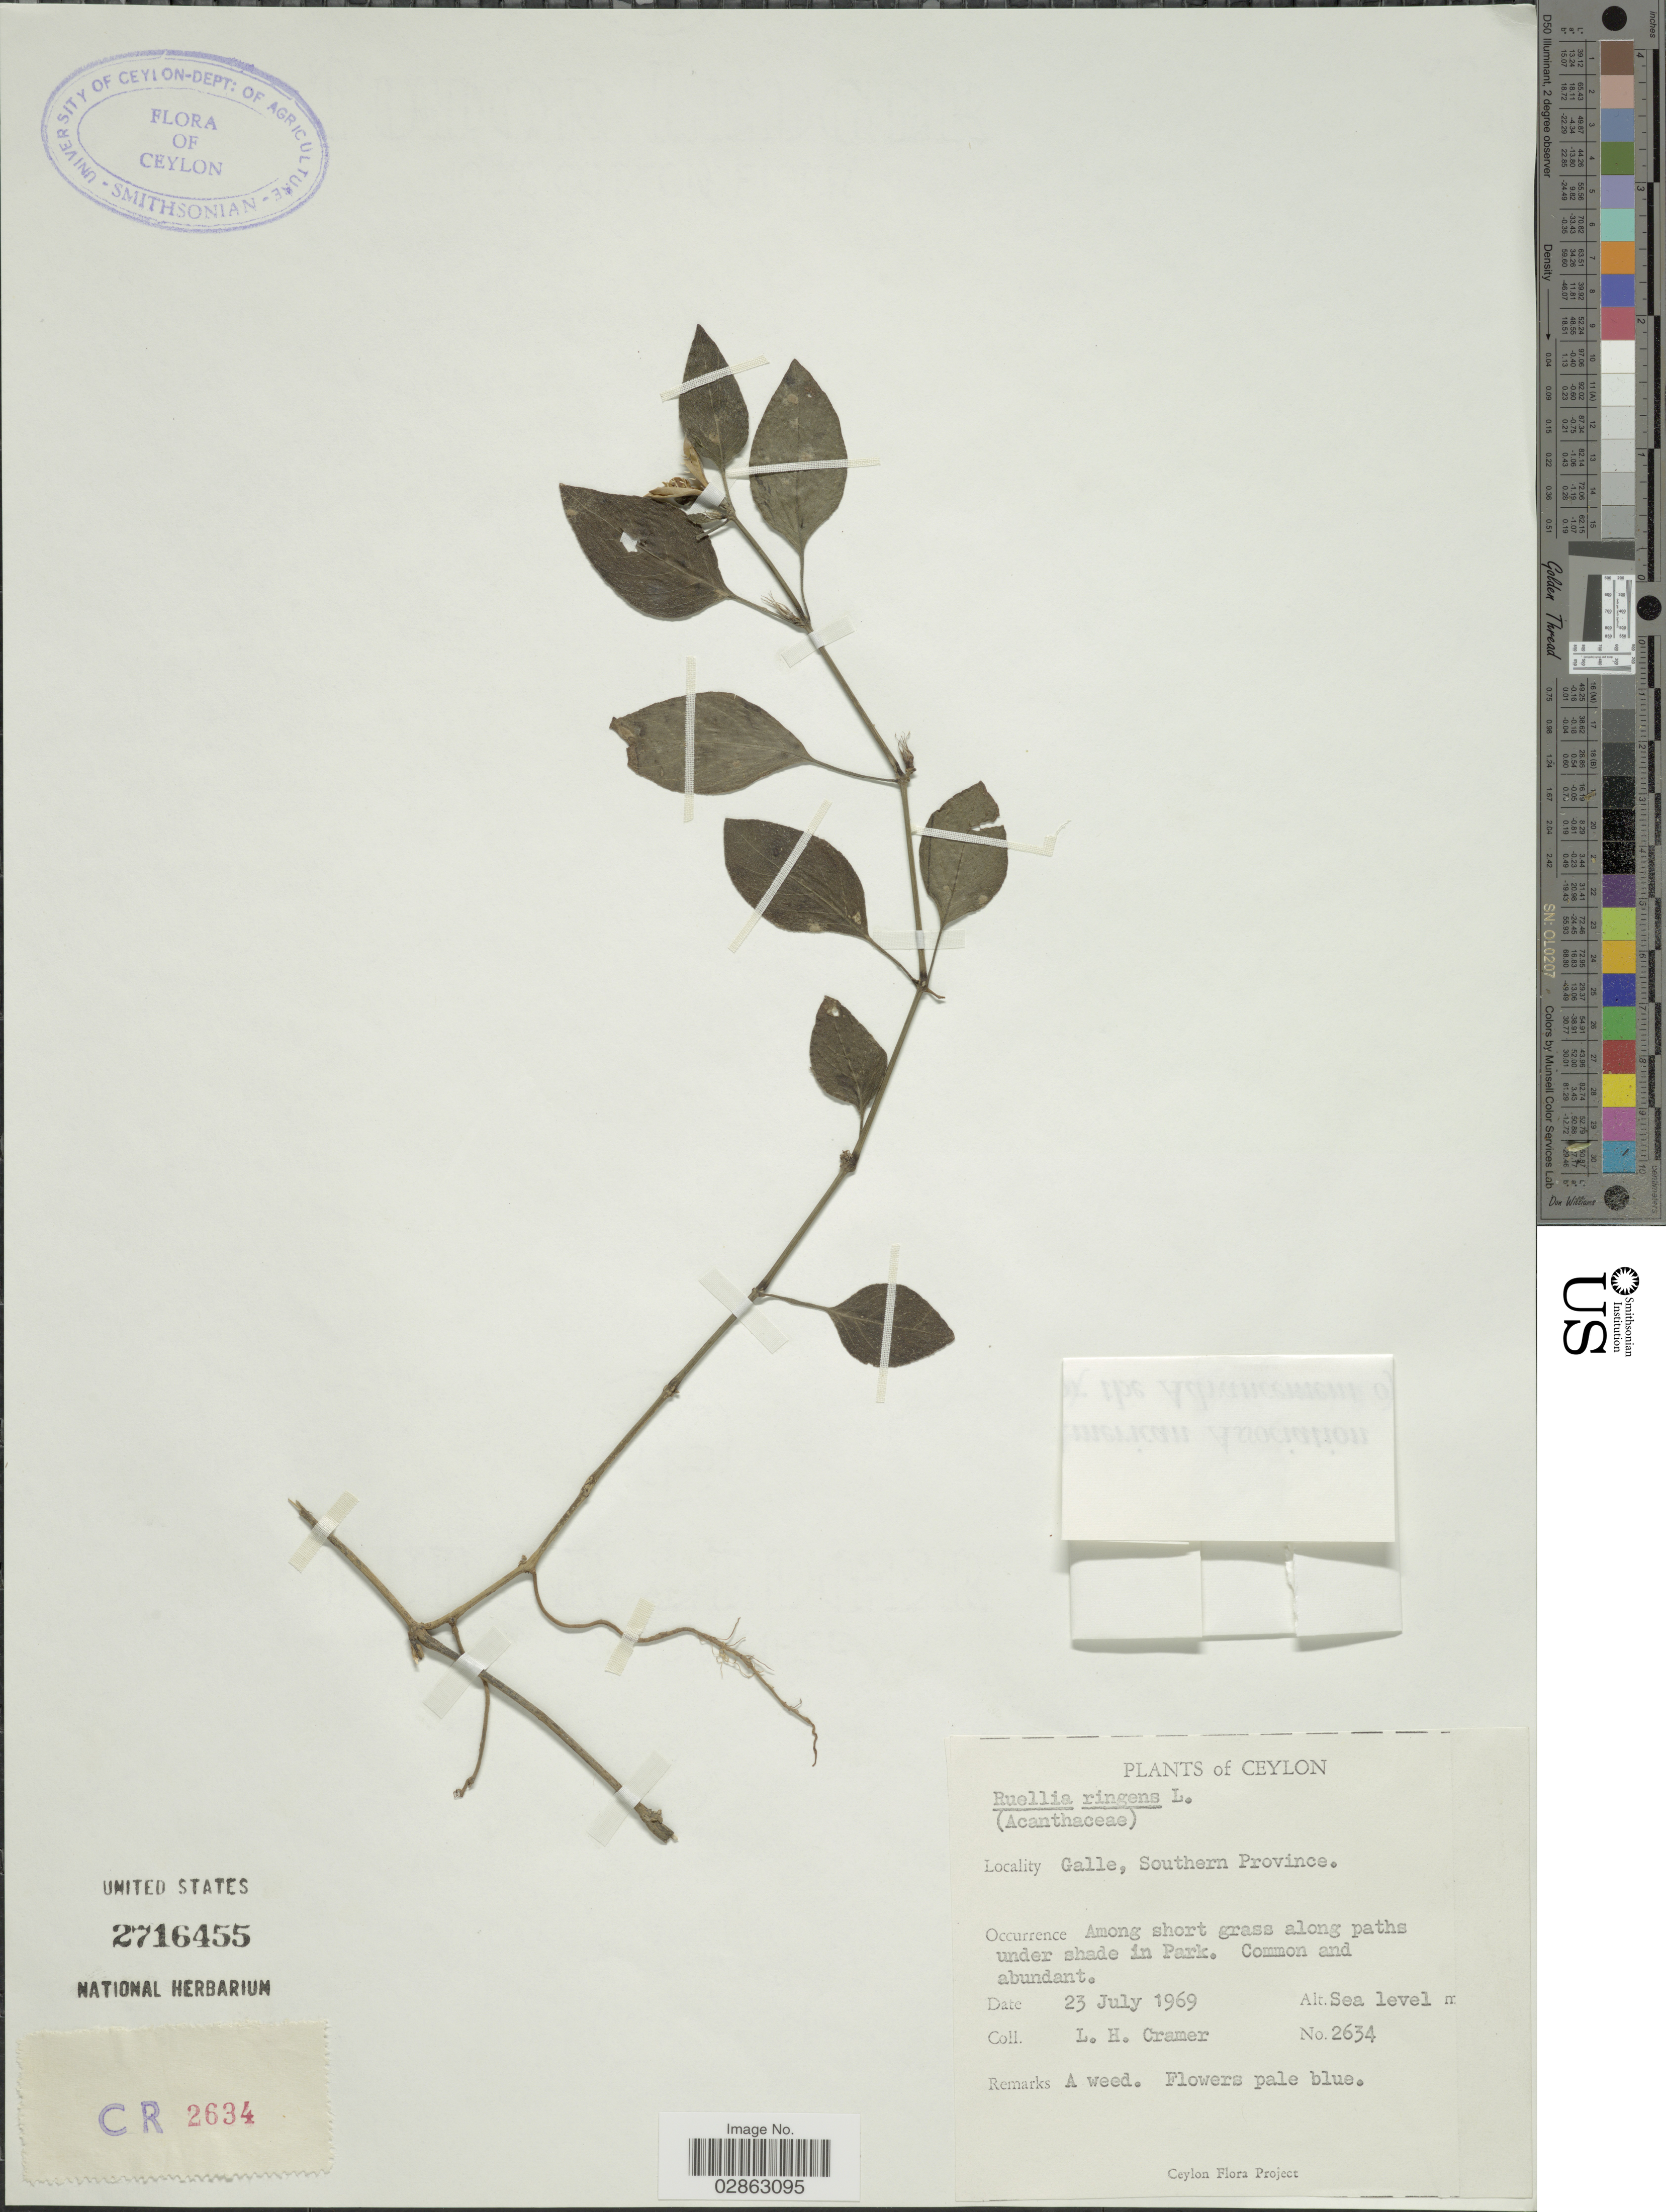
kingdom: Plantae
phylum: Tracheophyta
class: Magnoliopsida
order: Lamiales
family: Acanthaceae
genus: Ruellia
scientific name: Ruellia prostrata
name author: Poir.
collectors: L. H. Cramer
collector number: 2634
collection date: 1969-07-23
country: Sri Lanka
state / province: Southern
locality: Ceylon. Galle.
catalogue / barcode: US 2716455